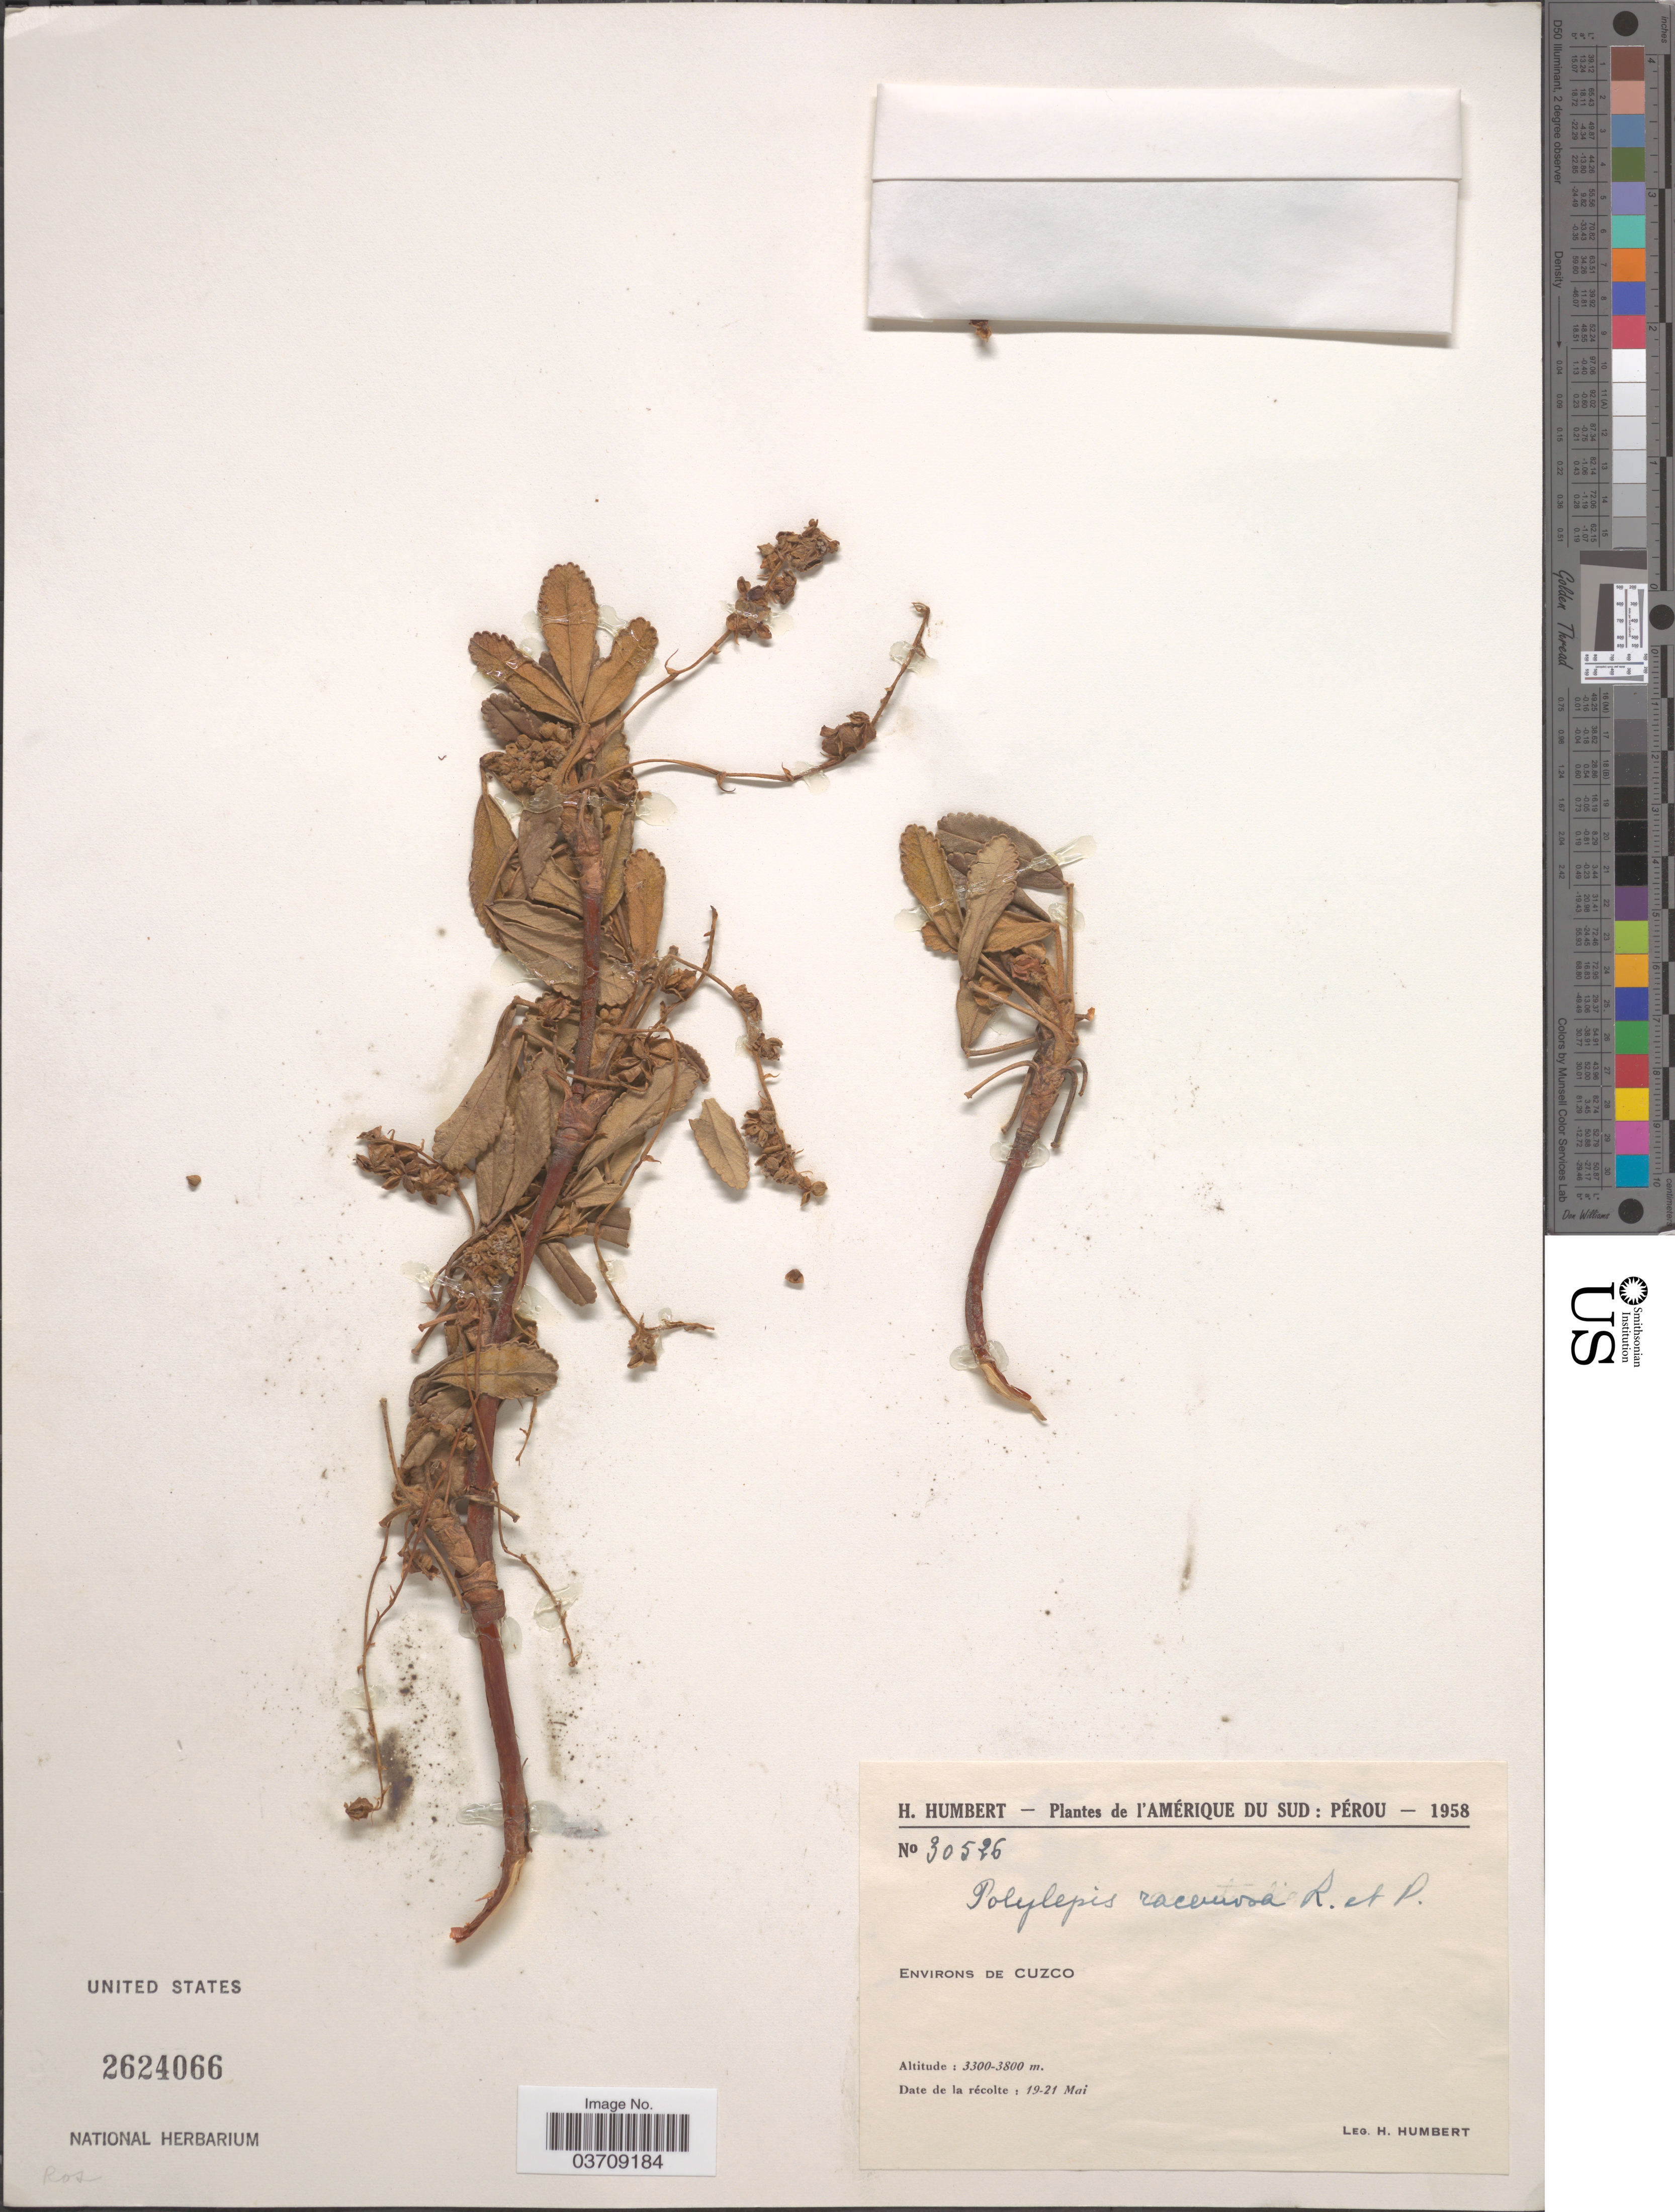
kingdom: Plantae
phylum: Tracheophyta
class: Magnoliopsida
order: Rosales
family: Rosaceae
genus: Polylepis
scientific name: Polylepis racemosa subsp. racemosa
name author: Ruiz & Pav.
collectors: H. Humbert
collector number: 30526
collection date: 1958-05-19/1958-05-21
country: El Salvador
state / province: Cuscatlan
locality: L'Amérique du Sud. Environs de Cuzco.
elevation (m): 3300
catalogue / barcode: US 2624066